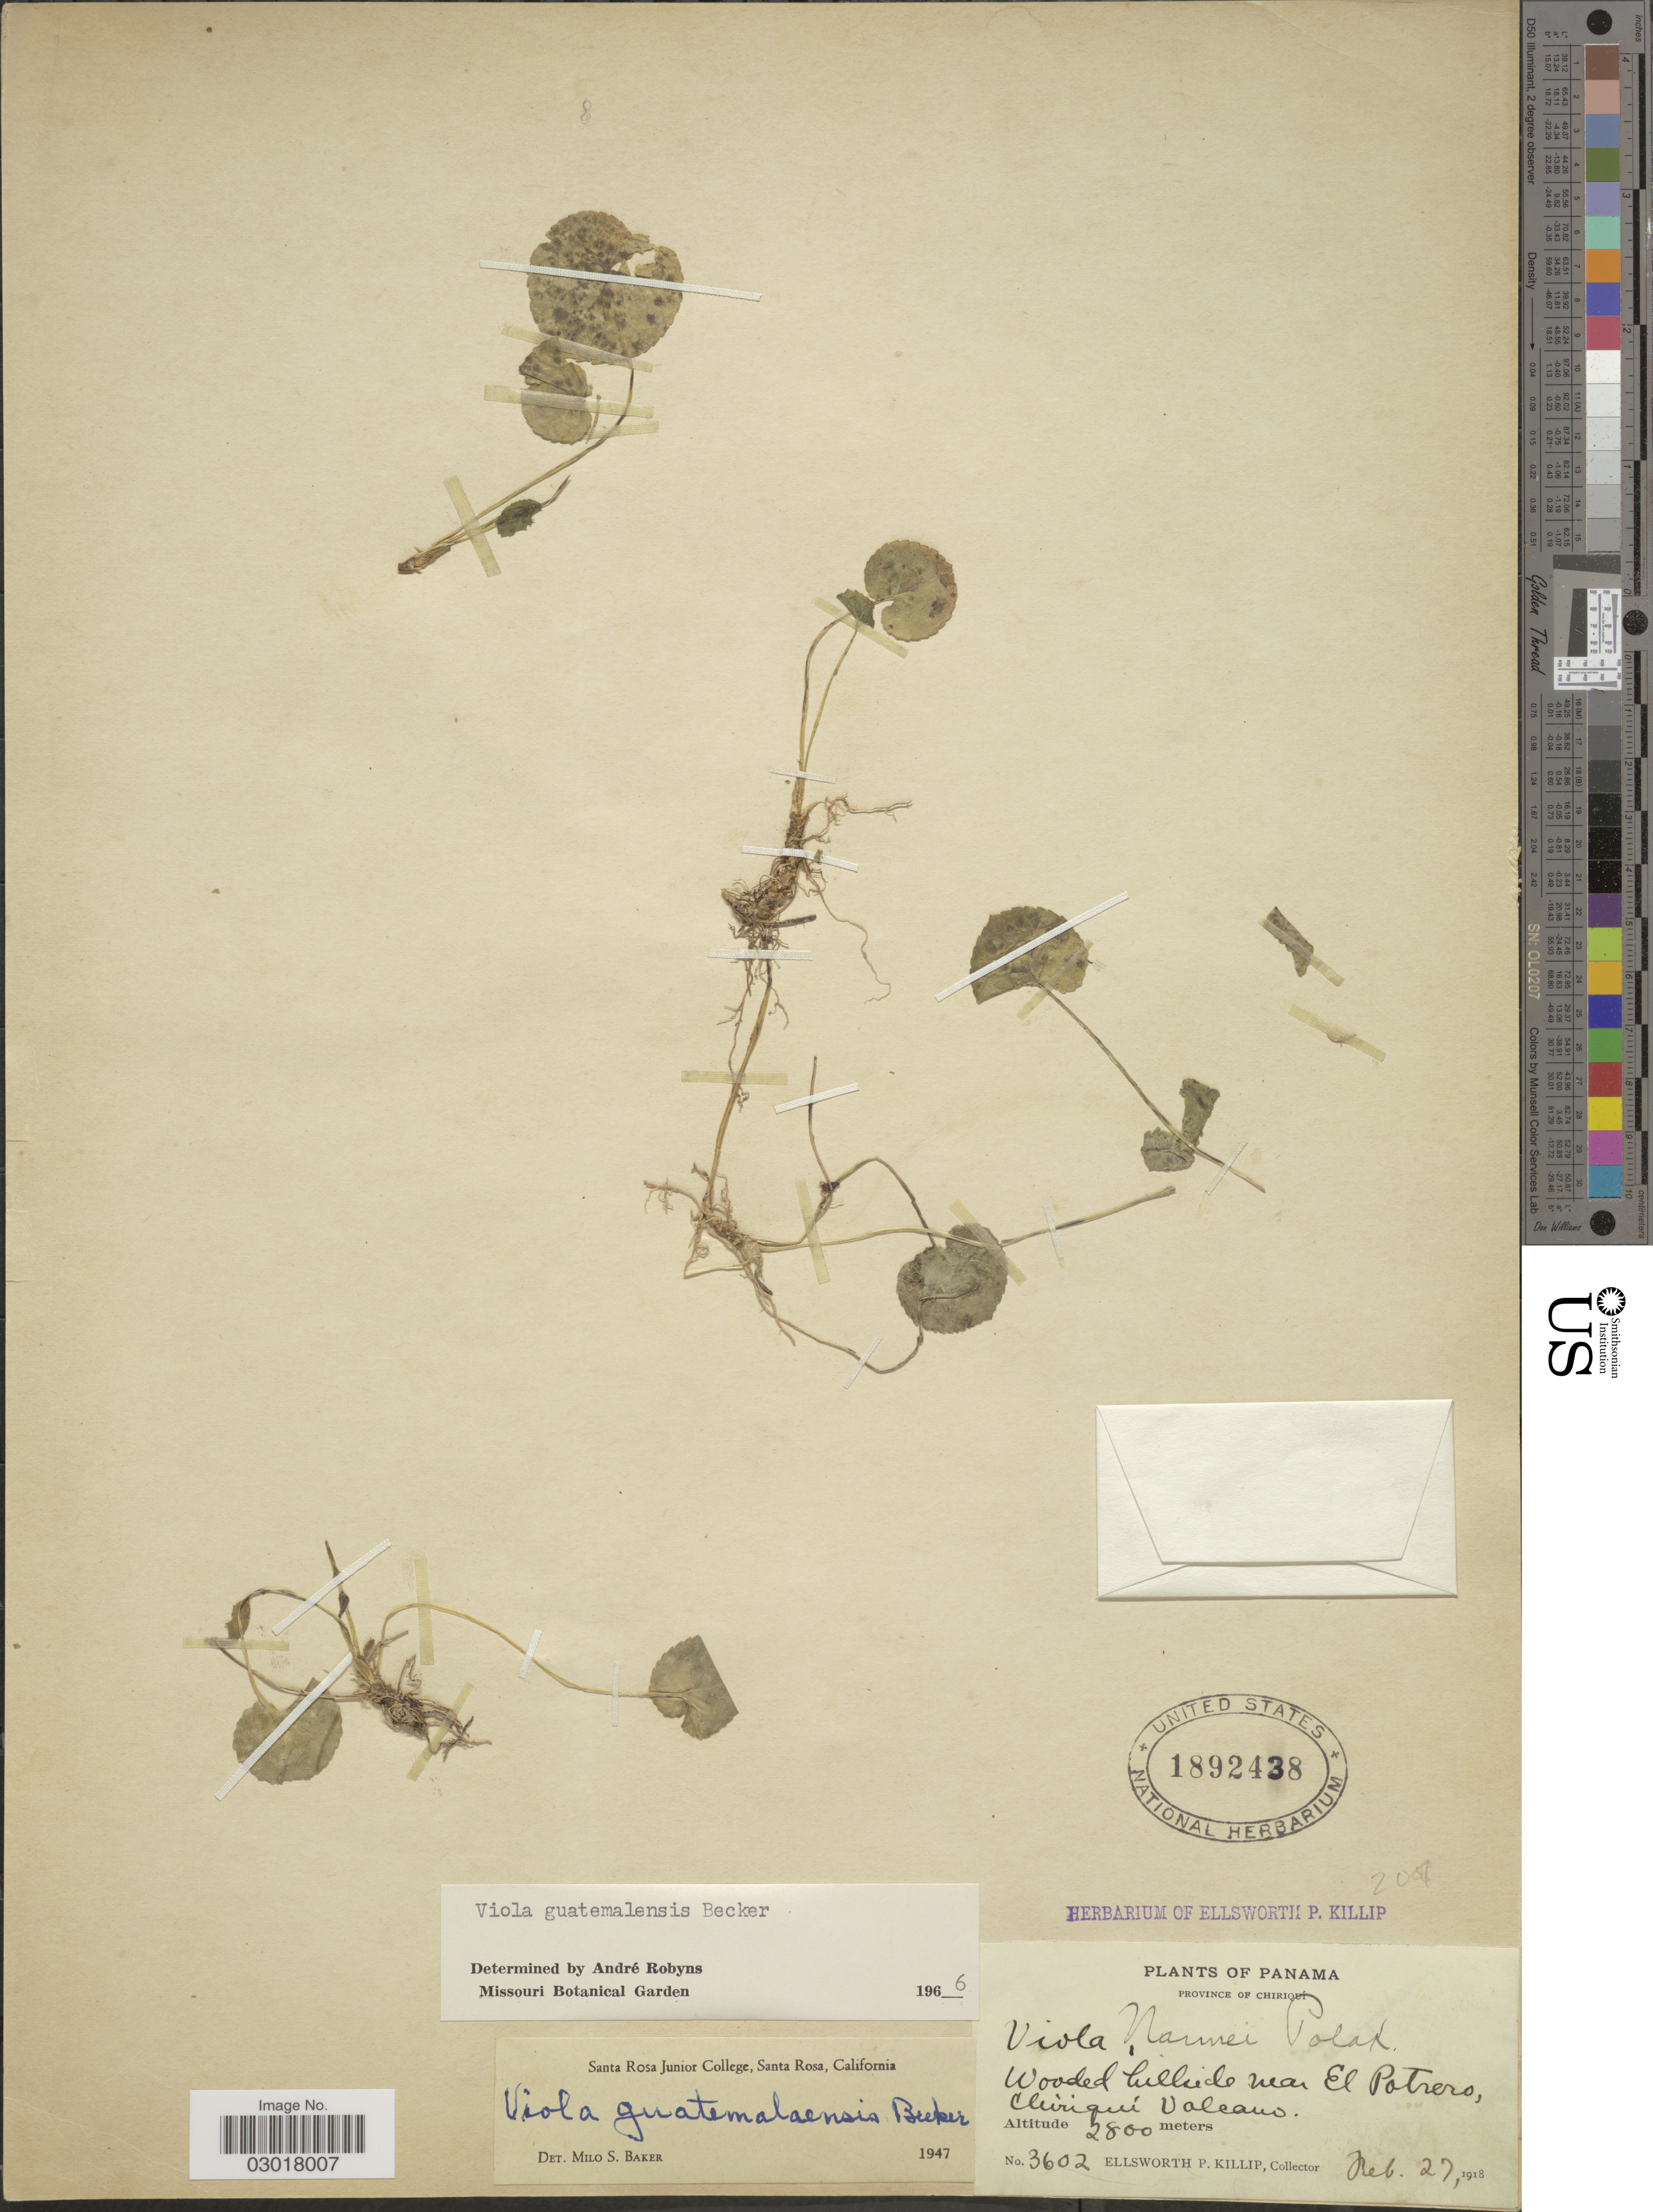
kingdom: Plantae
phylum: Tracheophyta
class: Magnoliopsida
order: Malpighiales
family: Violaceae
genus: Viola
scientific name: Viola guatemalensis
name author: W. Becker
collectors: E. P. Killip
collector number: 3602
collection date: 1918-02-27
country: Panama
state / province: Chiriqui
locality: Near El Potrero, Chiriquí Volcano.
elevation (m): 2800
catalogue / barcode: US 1892438